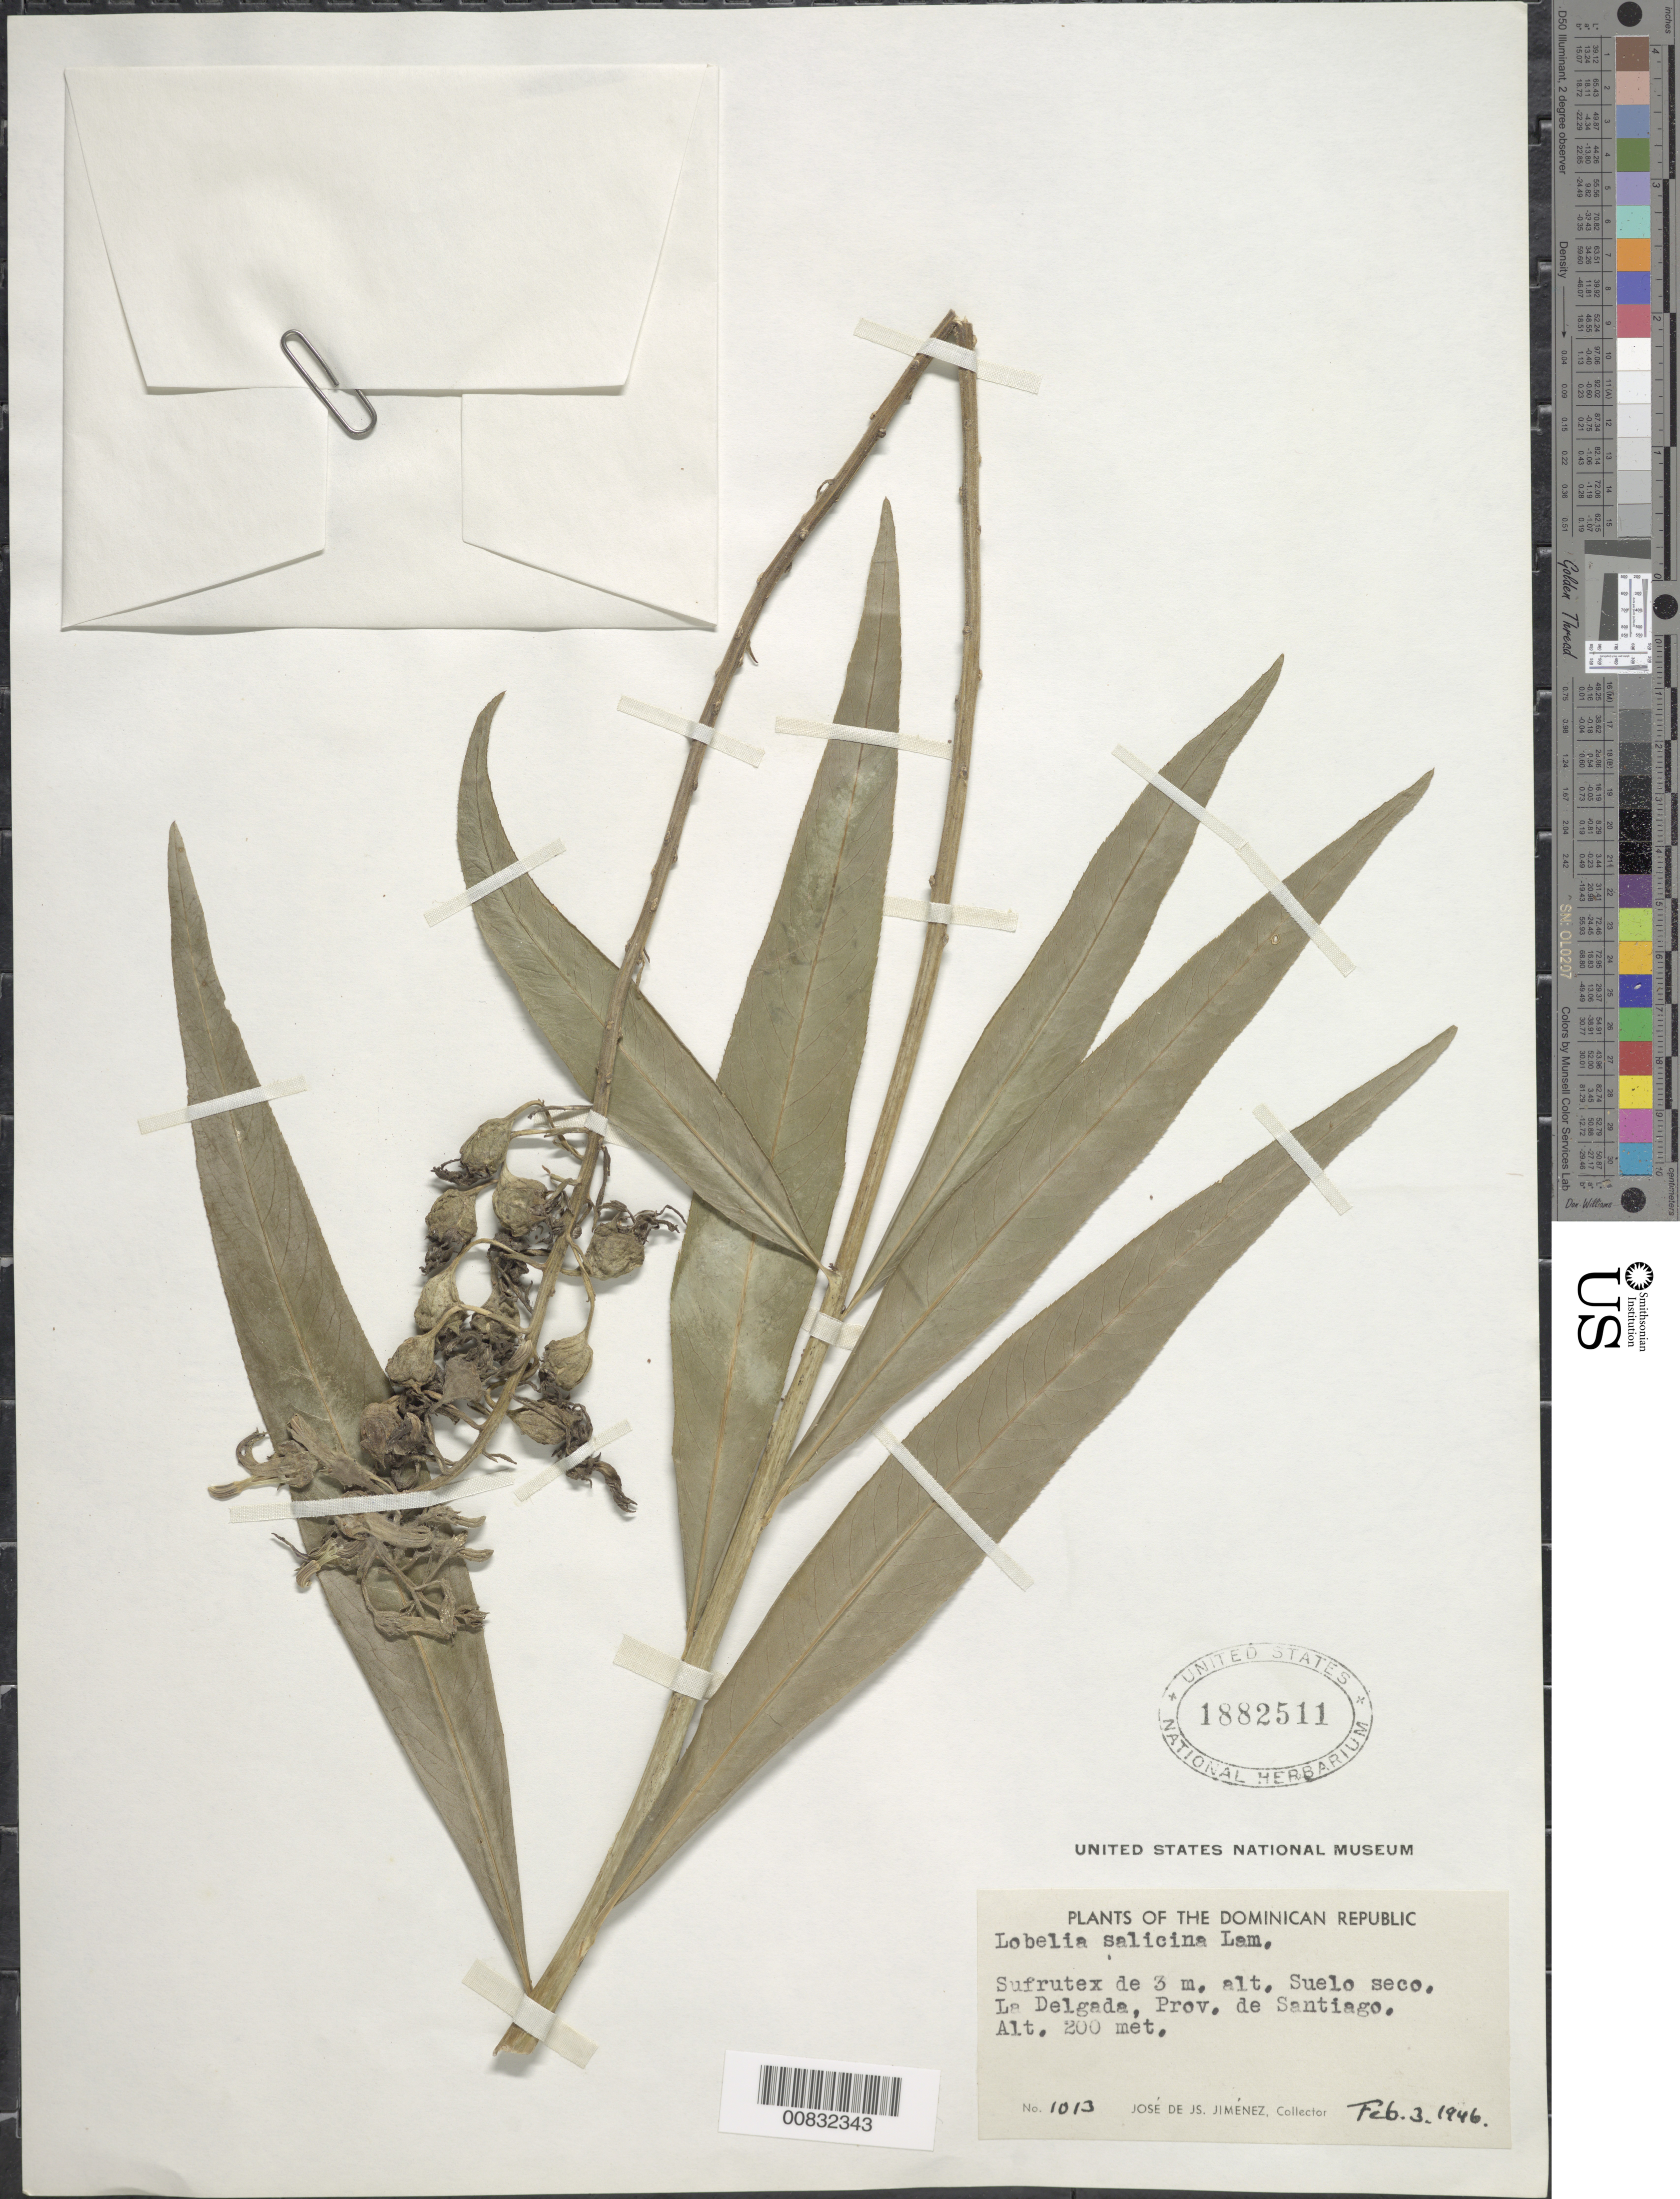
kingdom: Plantae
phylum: Tracheophyta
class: Magnoliopsida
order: Asterales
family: Campanulaceae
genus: Lobelia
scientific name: Lobelia salicina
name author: Lam.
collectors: J. J. Jiménez Almonte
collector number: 1013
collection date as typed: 03 Feb 1946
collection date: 1946-02-03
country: Dominican Republic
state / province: Santiago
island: Hispaniola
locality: La Delgada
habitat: Suelo seco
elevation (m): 200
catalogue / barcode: US 1882511